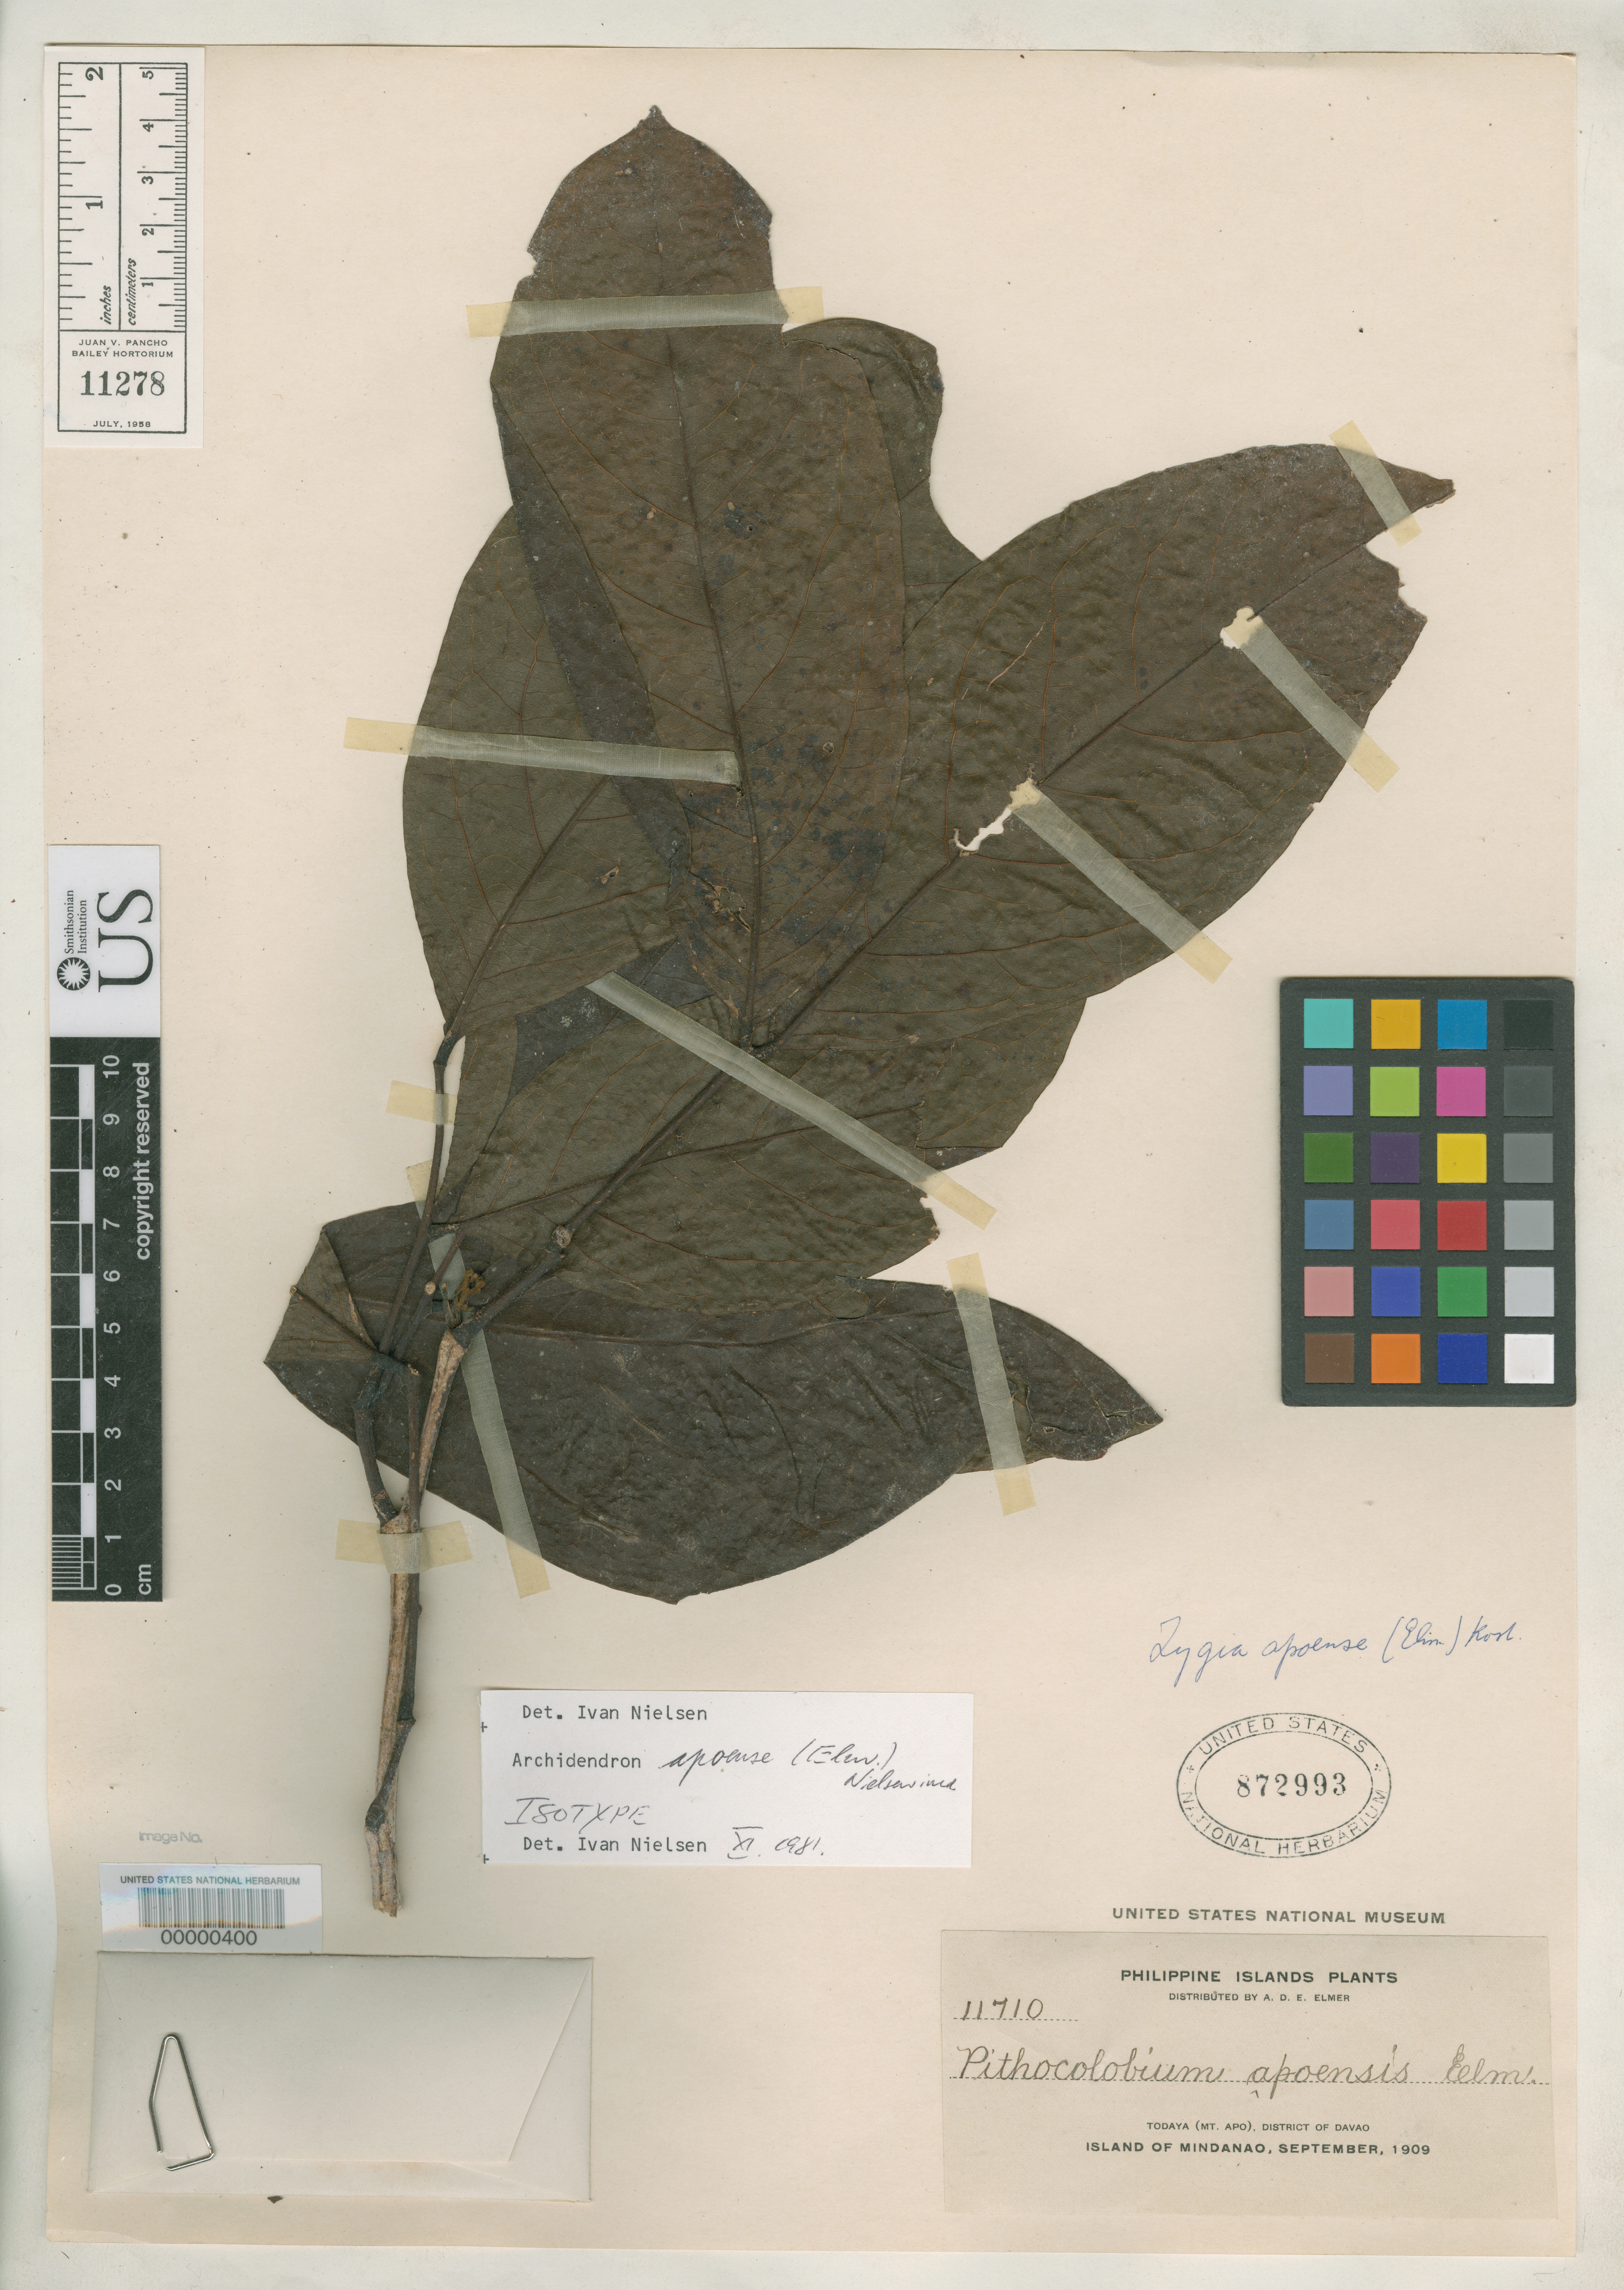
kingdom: Plantae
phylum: Tracheophyta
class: Magnoliopsida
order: Fabales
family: Fabaceae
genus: Pithecellobium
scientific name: Pithecellobium apoense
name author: Elmer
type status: Isotype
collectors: A. D. E. Elmer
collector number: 11710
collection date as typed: Sep 1909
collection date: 1909-09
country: Philippines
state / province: Davao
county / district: Davao del Sur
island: Mindanao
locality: Todaya, Mt. Apo.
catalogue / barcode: US 872993